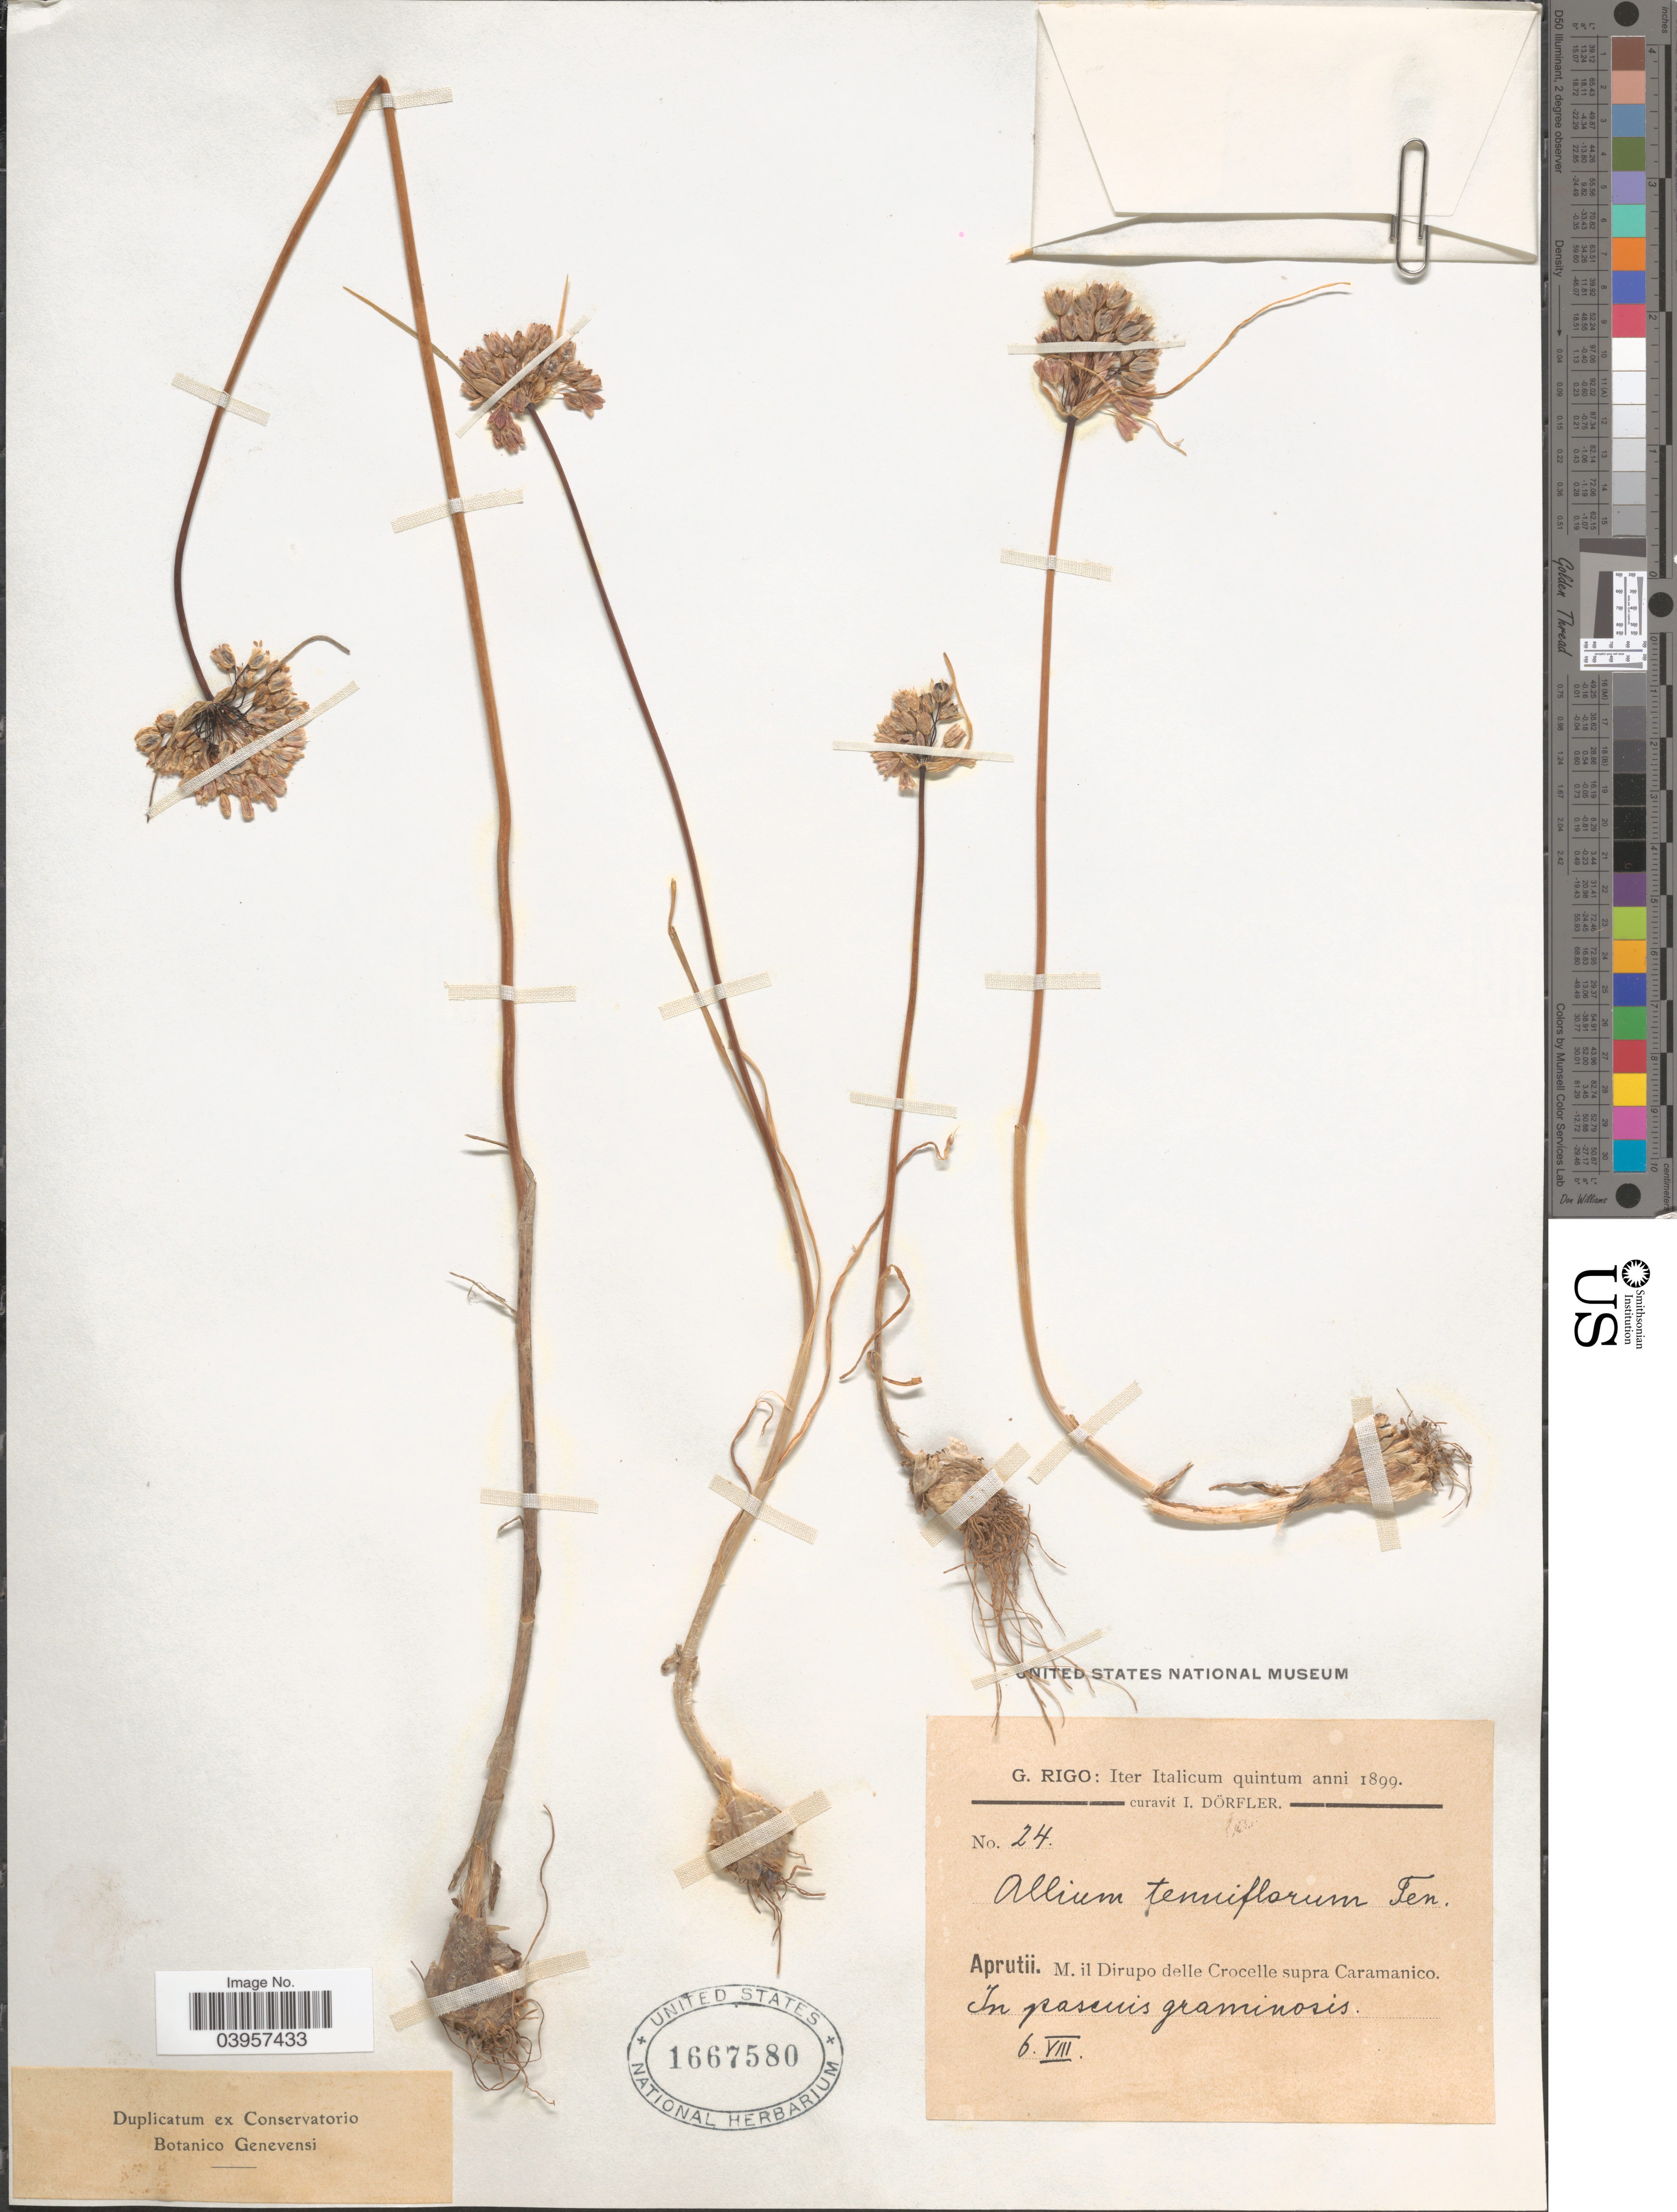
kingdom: Plantae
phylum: Tracheophyta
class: Liliopsida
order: Asparagales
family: Amaryllidaceae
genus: Allium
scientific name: Allium tenuiflorum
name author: Ten.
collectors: G. Rigo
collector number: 24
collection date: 1899-08-06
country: Italy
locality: Iter Italicum quintum. Aprutii. M. il Dirupo delle Crocelle supra Caramanico. In pascuis graminosis.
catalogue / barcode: US 1667580